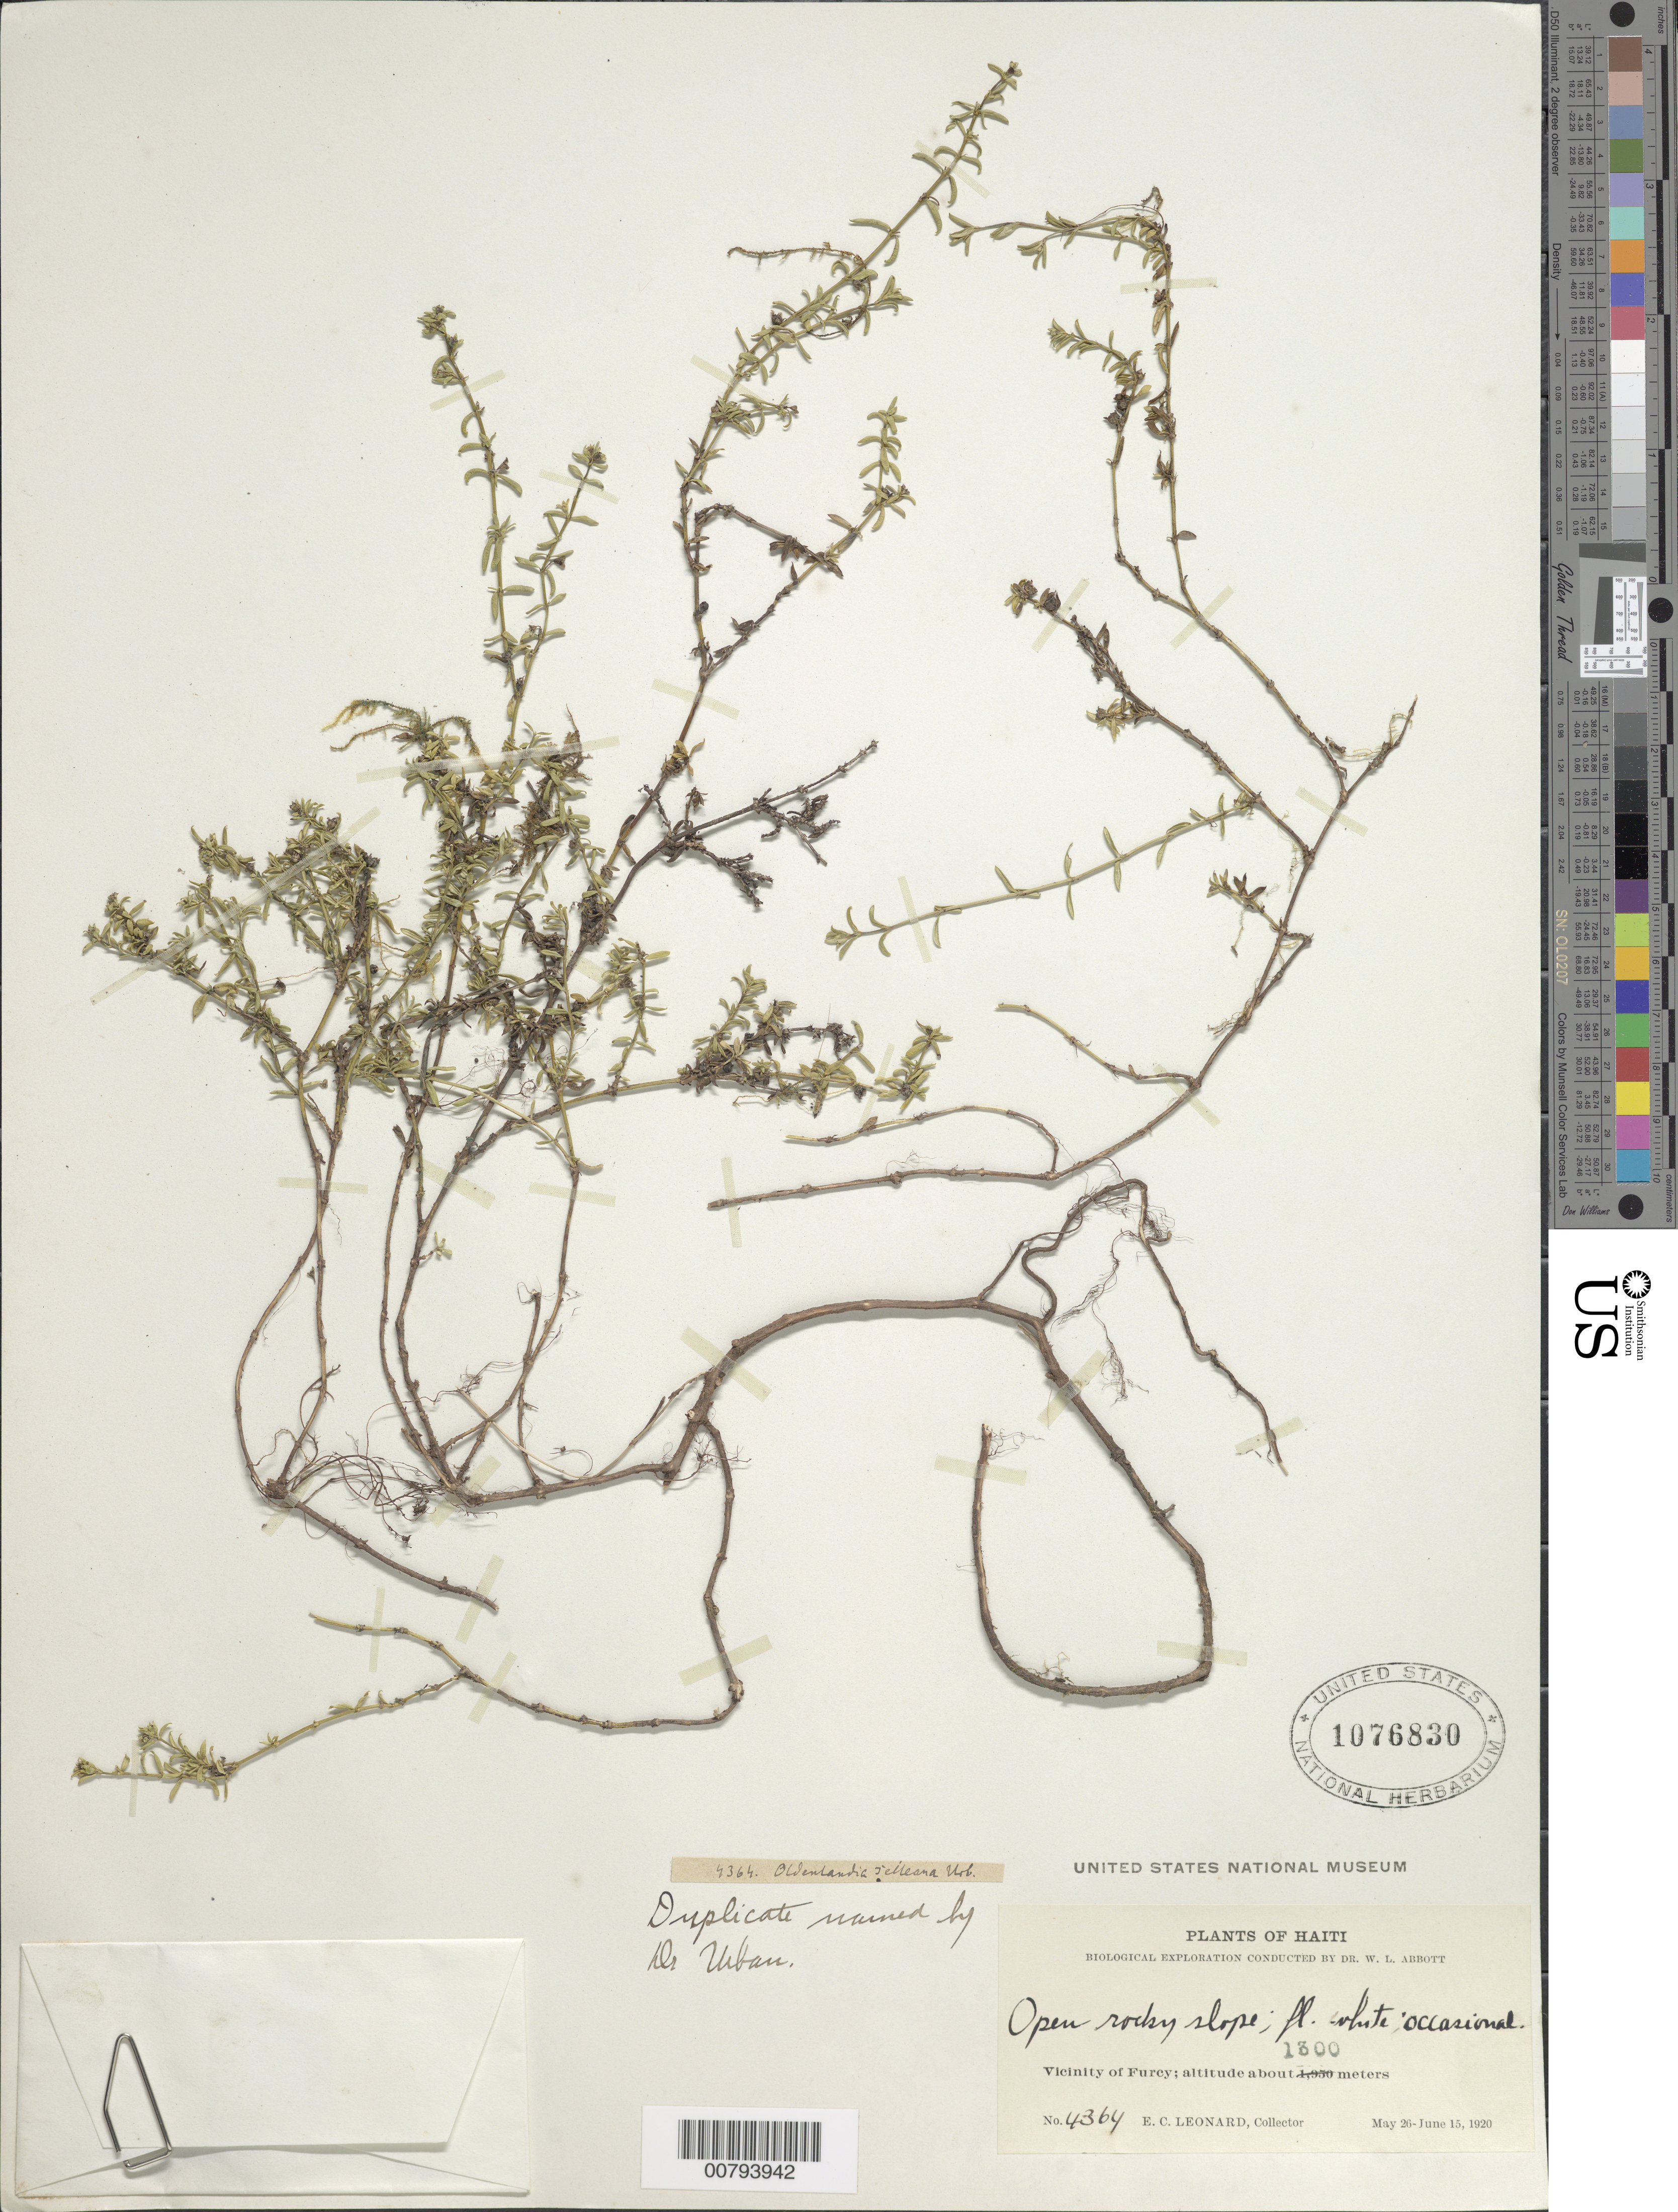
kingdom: Plantae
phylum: Tracheophyta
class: Magnoliopsida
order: Gentianales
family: Rubiaceae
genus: Oldenlandia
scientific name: Oldenlandia selleana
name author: Urb.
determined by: Urban, Ignatz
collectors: E. C. Leonard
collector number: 4364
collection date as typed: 26 May 1920 to 15 Jun 1920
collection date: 1920-05-26/1920-06-15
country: Haiti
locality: Vicinity of Furey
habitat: Open rocky slope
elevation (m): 1300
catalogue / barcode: US 1076830